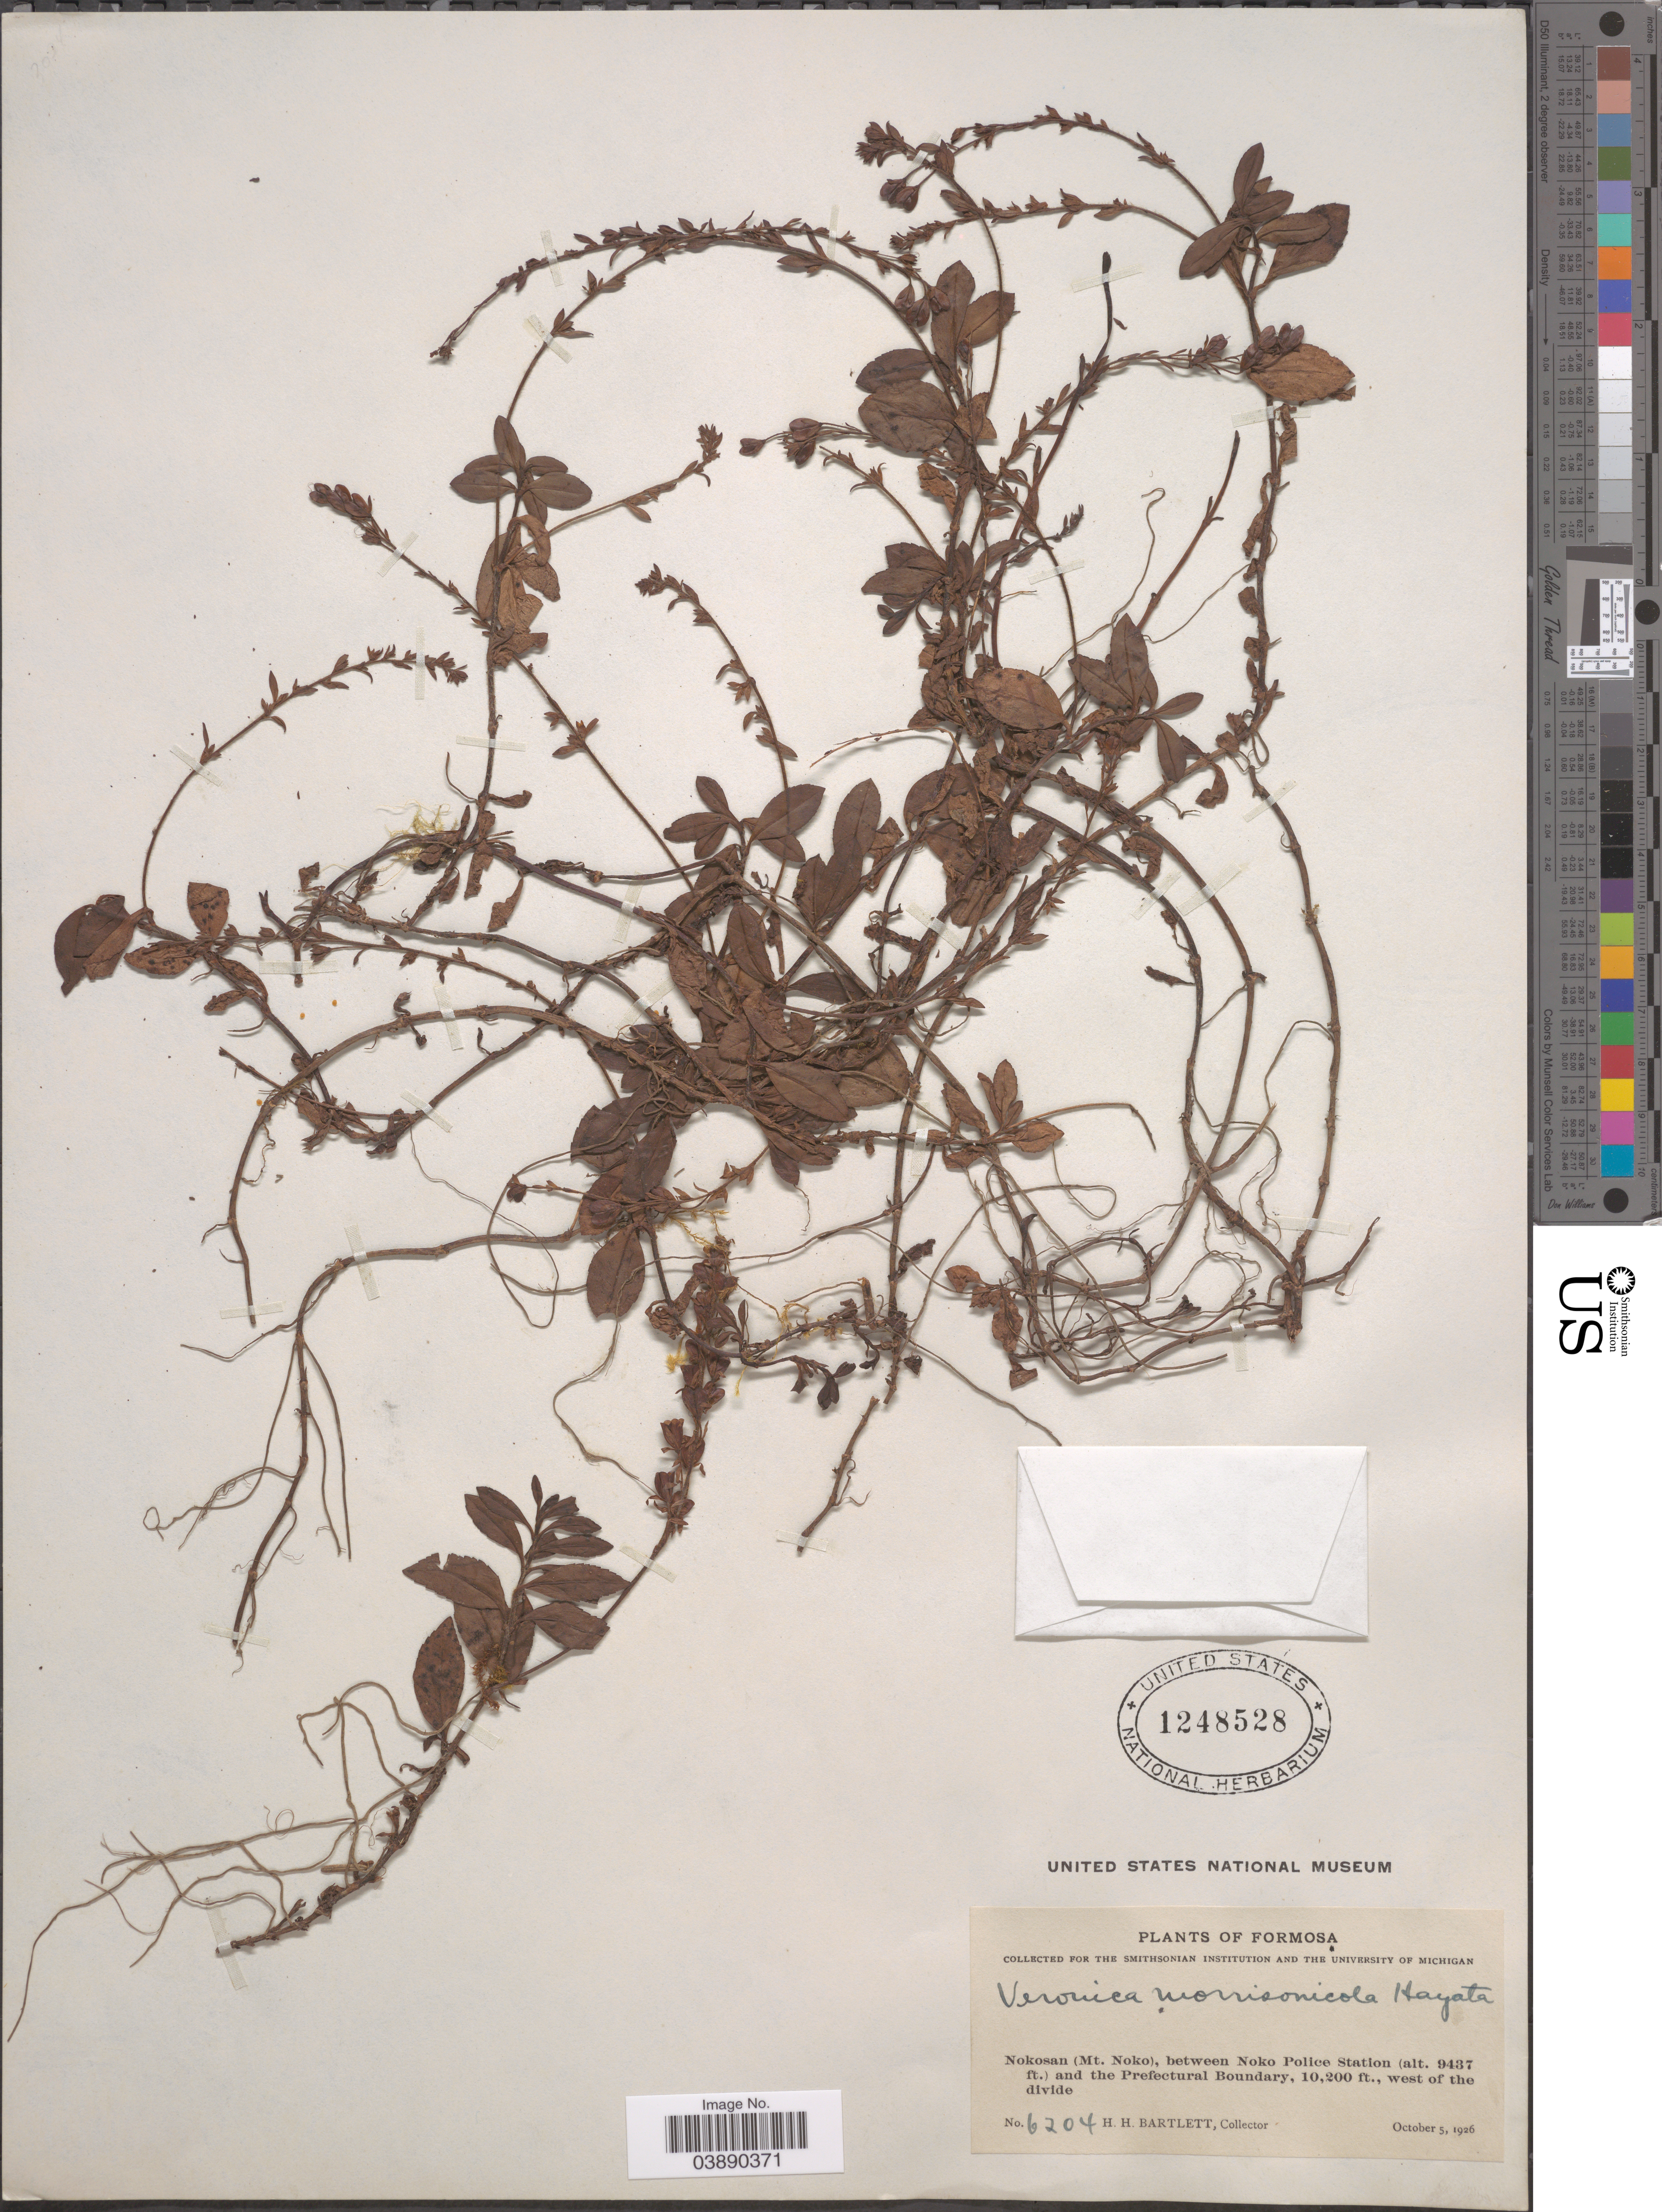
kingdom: Plantae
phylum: Tracheophyta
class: Magnoliopsida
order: Lamiales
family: Plantaginaceae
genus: Veronica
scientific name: Veronica morrisonicola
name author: Hayata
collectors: H. H. Bartlett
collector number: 6204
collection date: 1926-10-05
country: Taiwan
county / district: Hualien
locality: Formosa. Nokosan (Mt. Noko), between Noko Police Station and the Prefectural Boundary, west of the divide.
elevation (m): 2876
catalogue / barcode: US 1248528